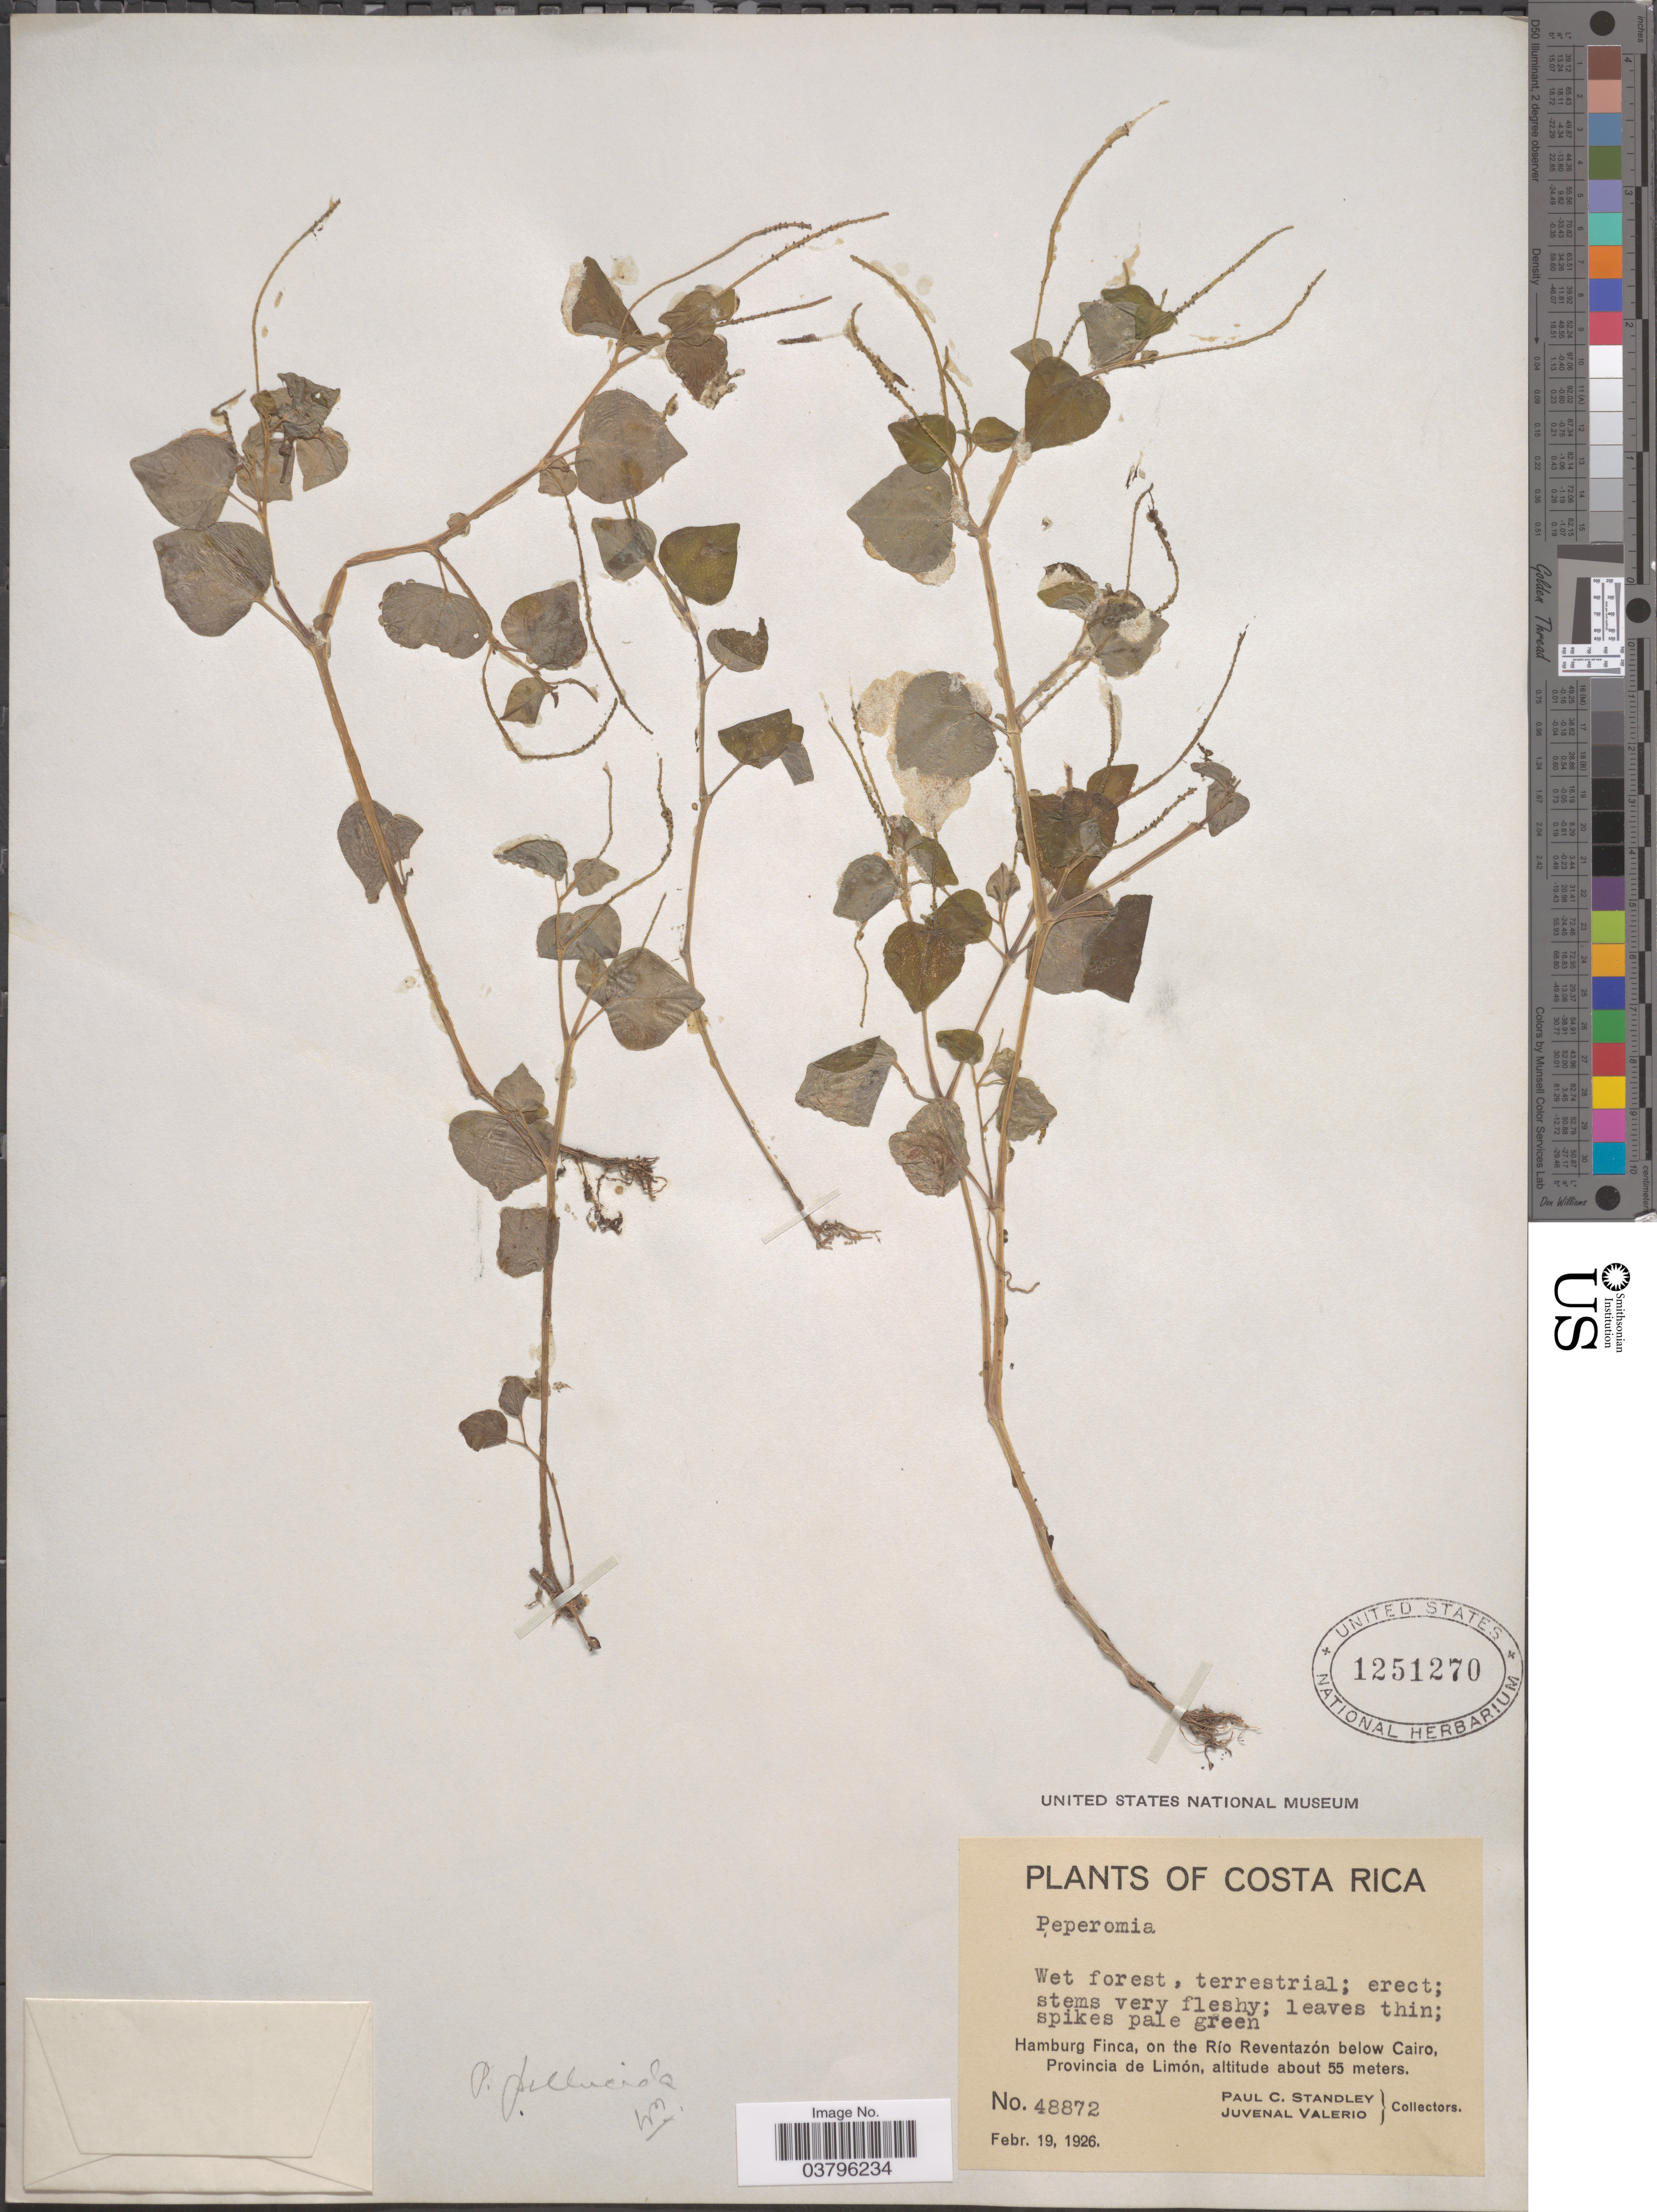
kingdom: Plantae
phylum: Tracheophyta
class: Magnoliopsida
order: Piperales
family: Piperaceae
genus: Peperomia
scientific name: Peperomia pellucida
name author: (L.) Kunth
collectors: P. C. Standley & J. Valerio R.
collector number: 48872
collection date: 1926-02-19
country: Costa Rica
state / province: Limón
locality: Hamburg Finca, on the Río Reventazón below Cairo.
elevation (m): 55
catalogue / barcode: US 1251270